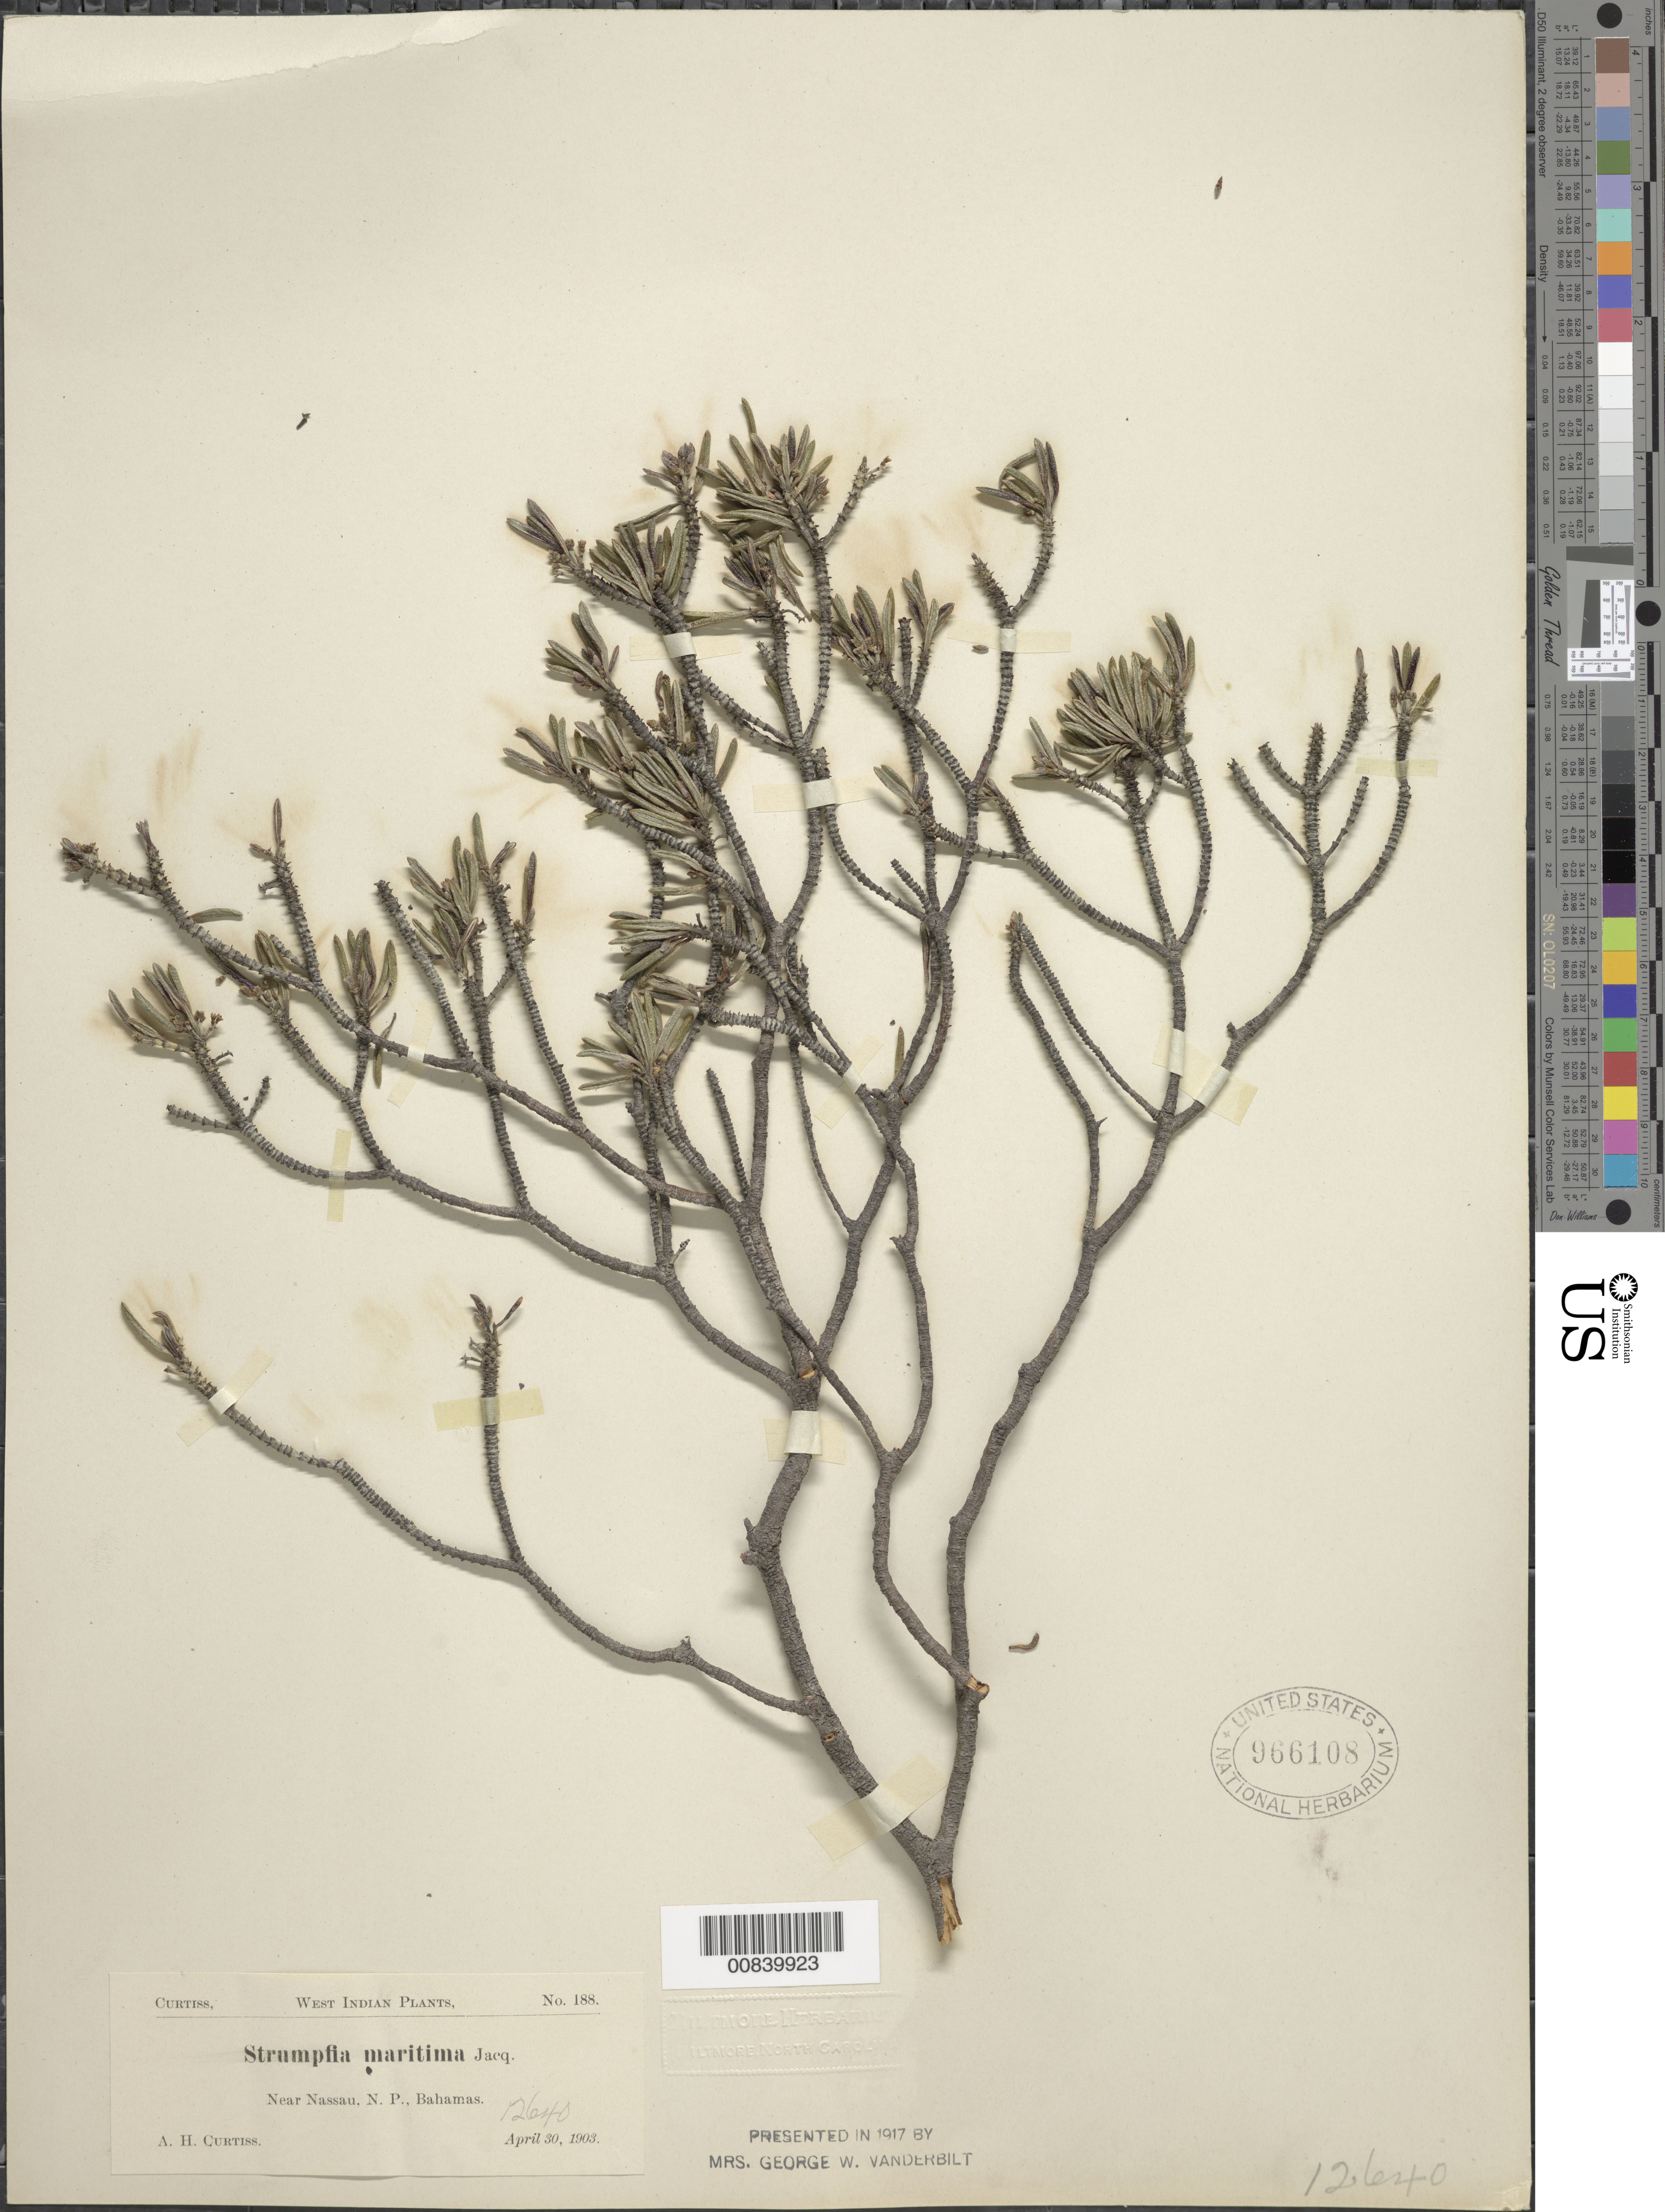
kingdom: Plantae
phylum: Tracheophyta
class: Magnoliopsida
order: Gentianales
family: Rubiaceae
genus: Strumpfia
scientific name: Strumpfia maritima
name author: Jacq.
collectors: A. H. Curtiss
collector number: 188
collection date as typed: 30 Apr 1903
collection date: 1903-04-30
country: Bahamas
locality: Near Nassau, N. P.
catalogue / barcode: US 966108